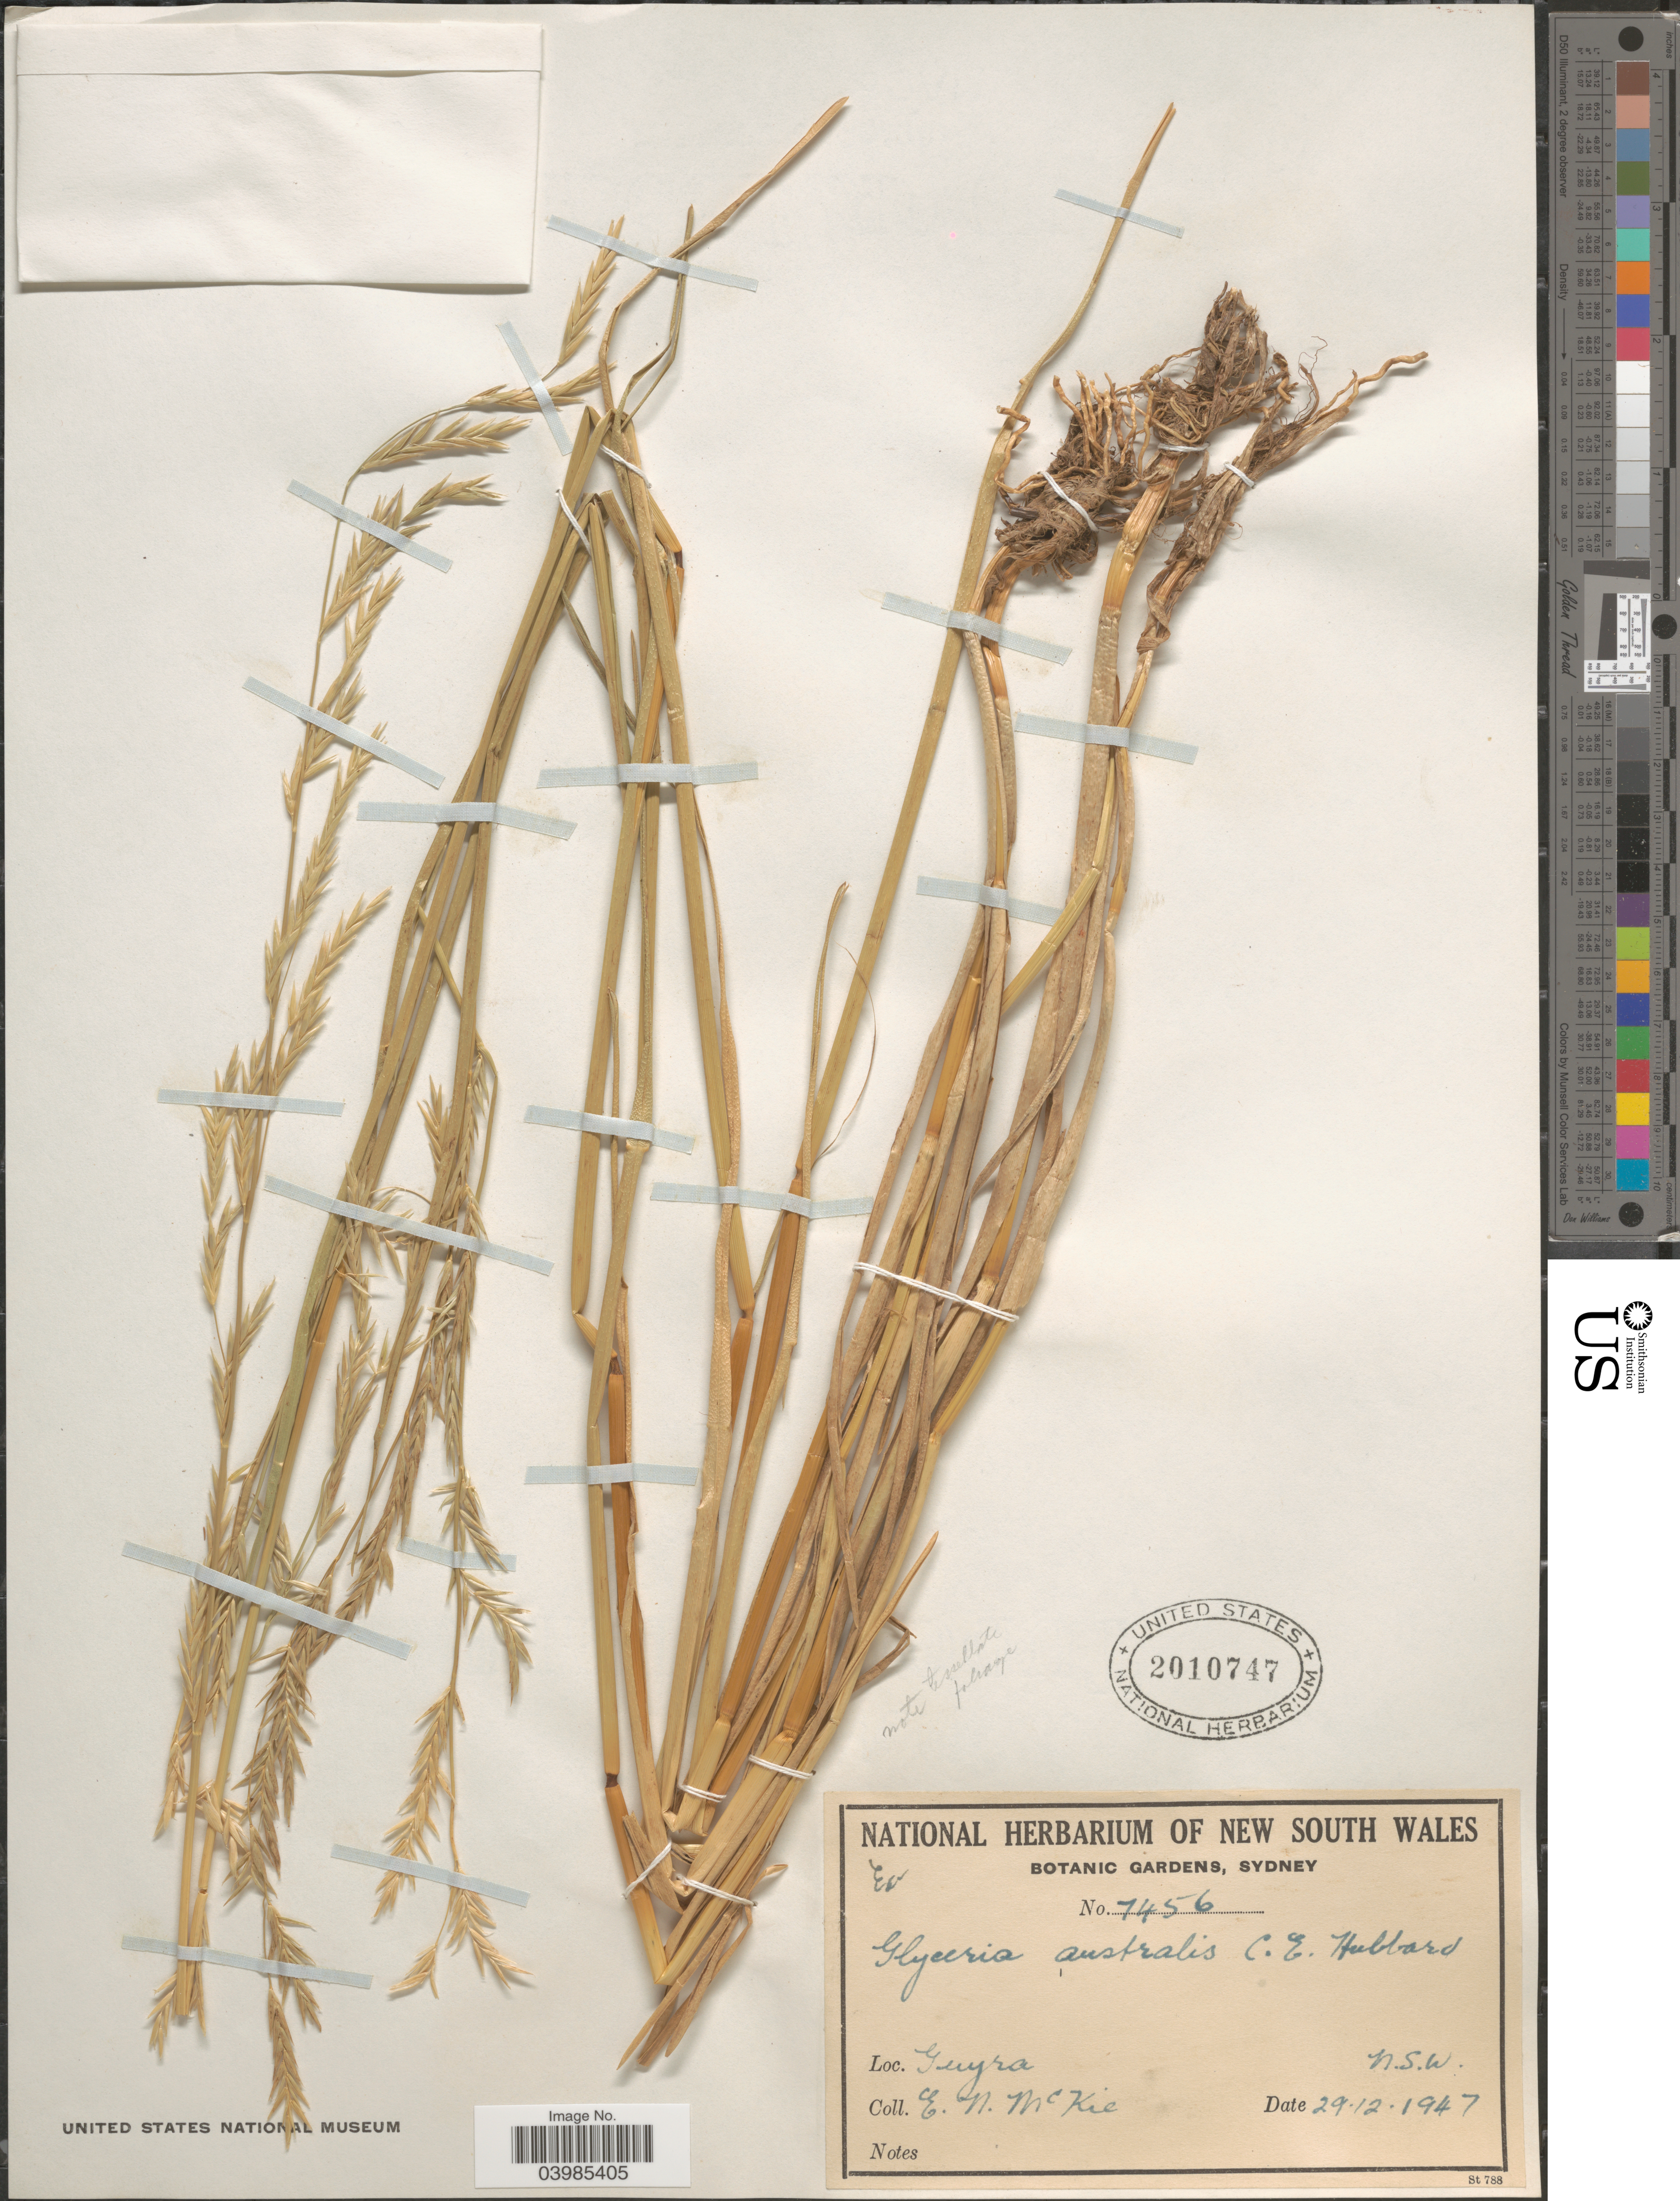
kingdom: Plantae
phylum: Tracheophyta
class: Liliopsida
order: Poales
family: Poaceae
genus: Glyceria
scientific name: Glyceria australis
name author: C.E. Hubb.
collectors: E. McKie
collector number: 7456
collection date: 1947-12-29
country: Australia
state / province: New South Wales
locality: Guyra.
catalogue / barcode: US 2010747